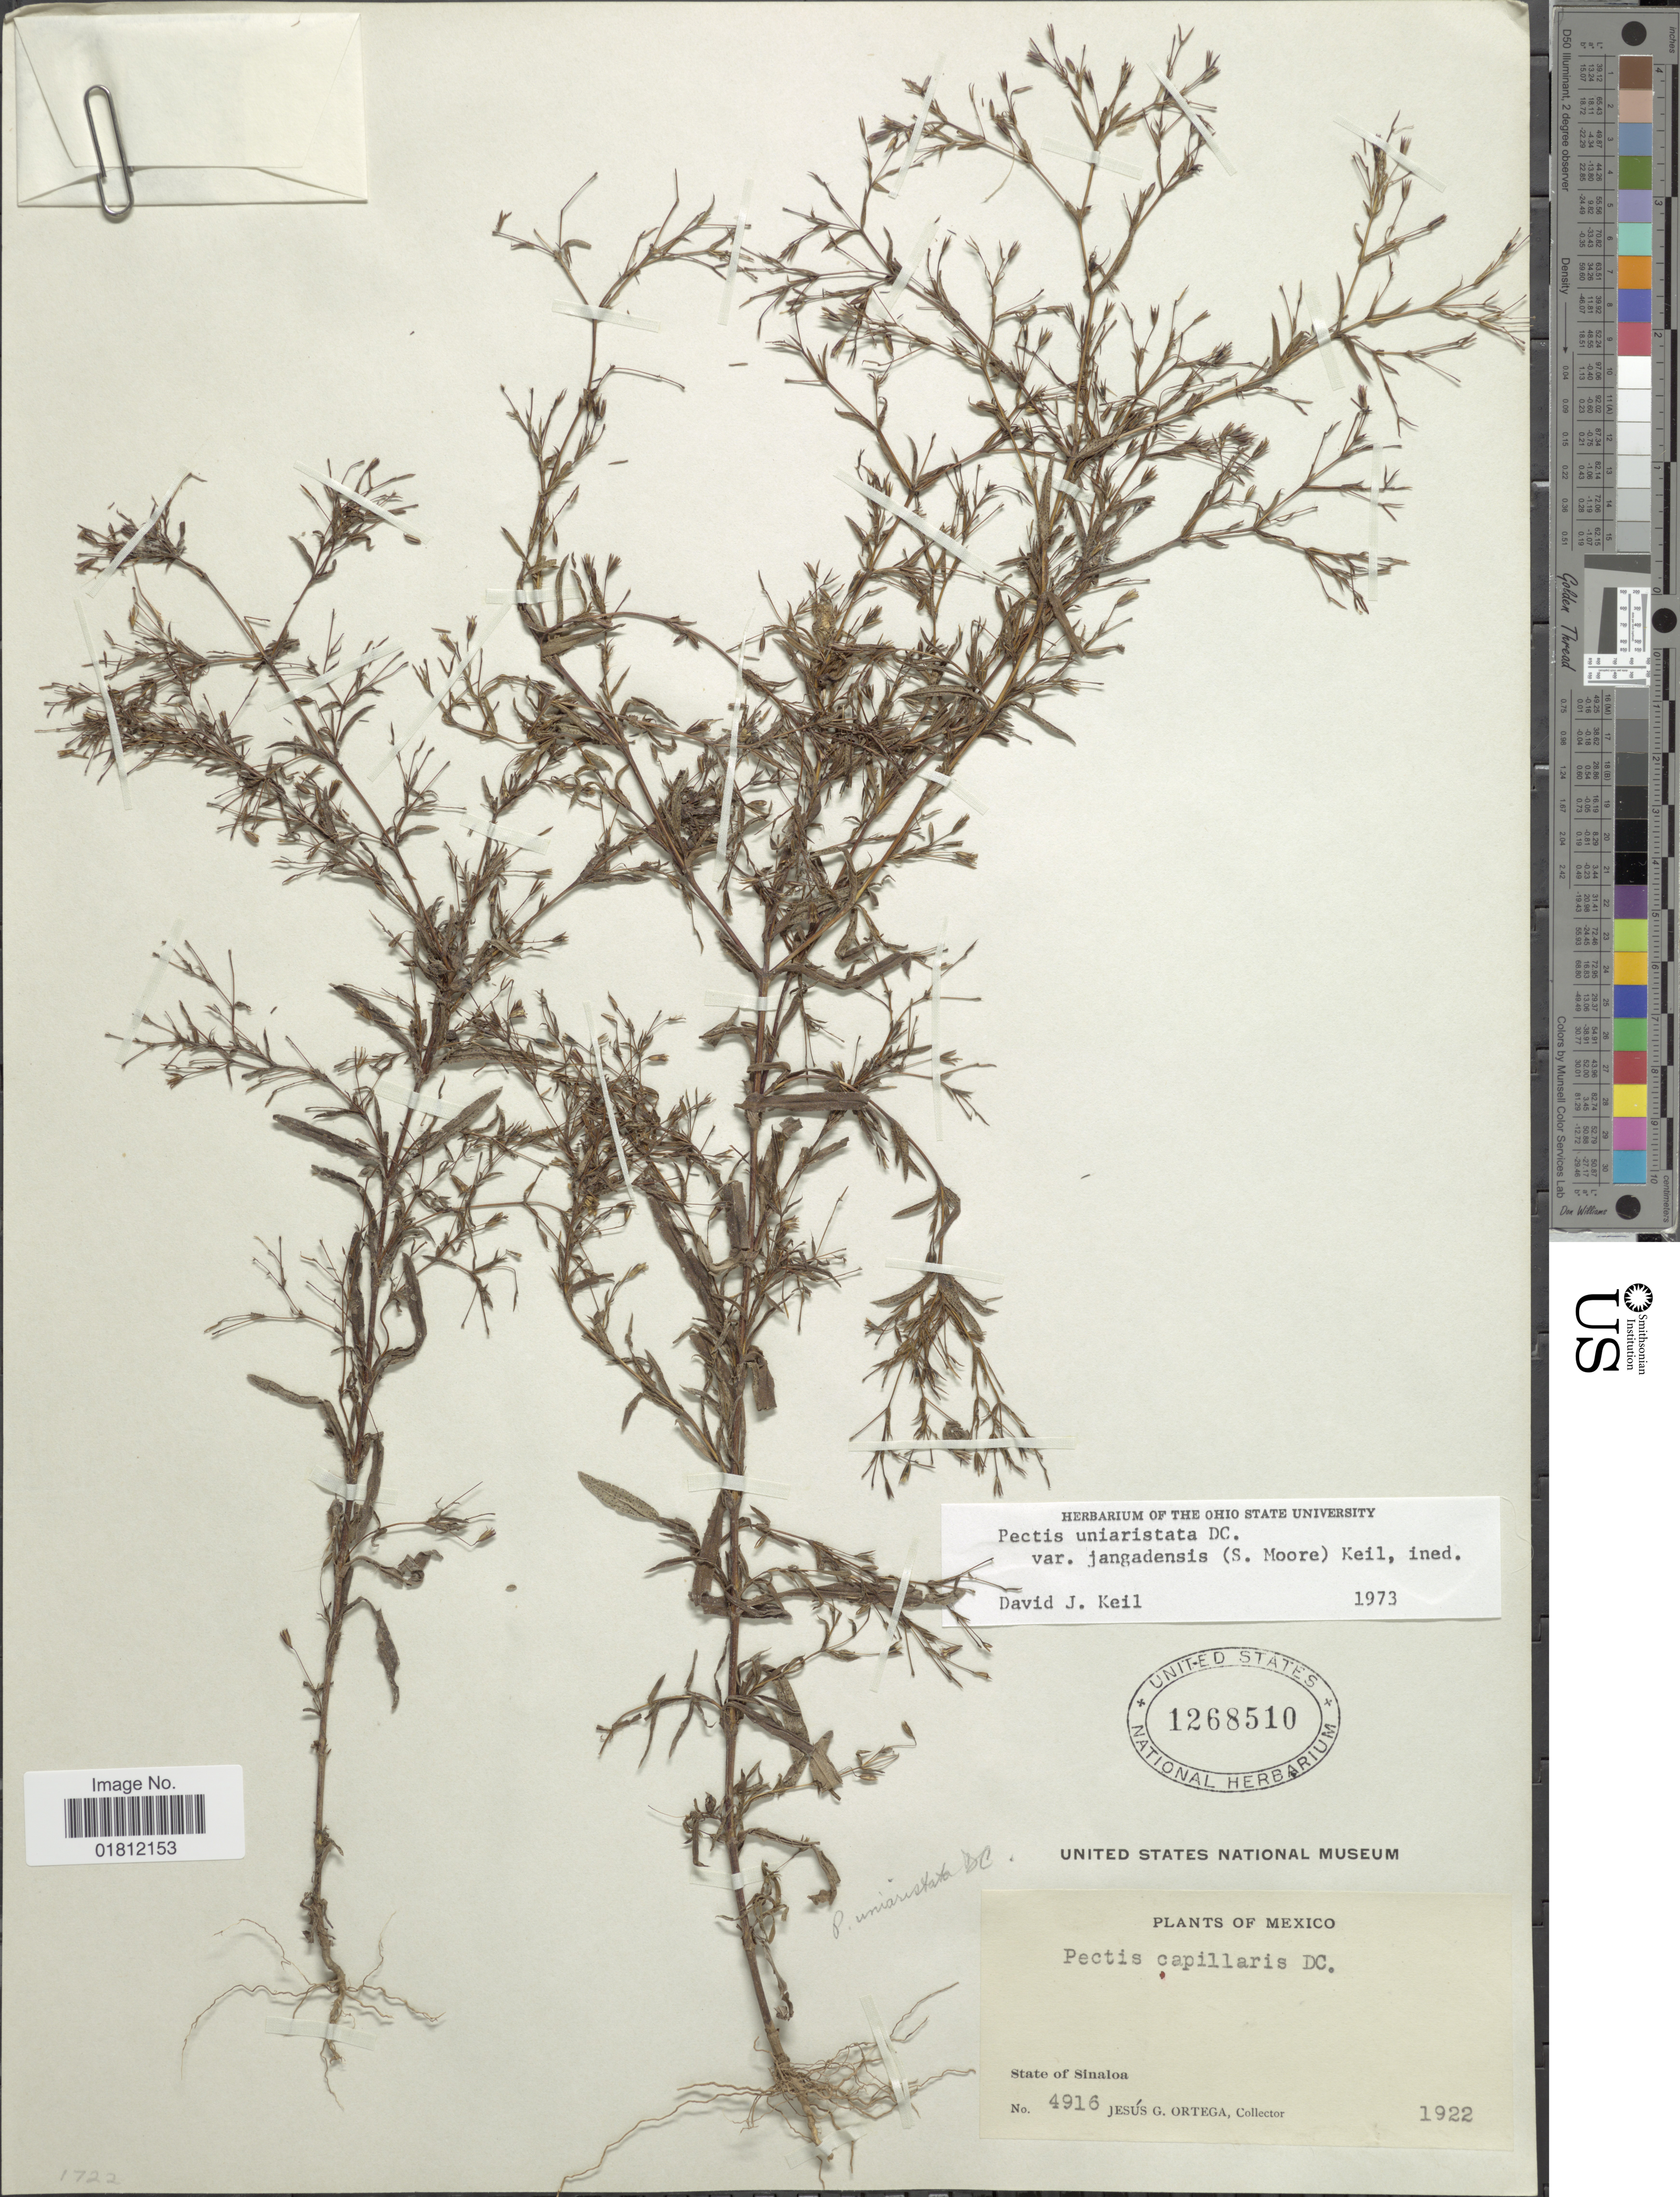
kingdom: Plantae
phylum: Tracheophyta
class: Magnoliopsida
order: Asterales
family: Asteraceae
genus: Pectis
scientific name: Pectis uniaristata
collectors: J. Ortega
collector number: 4916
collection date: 1922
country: Mexico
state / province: Sinaloa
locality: State of Sinaloa.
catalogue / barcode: US 1268510